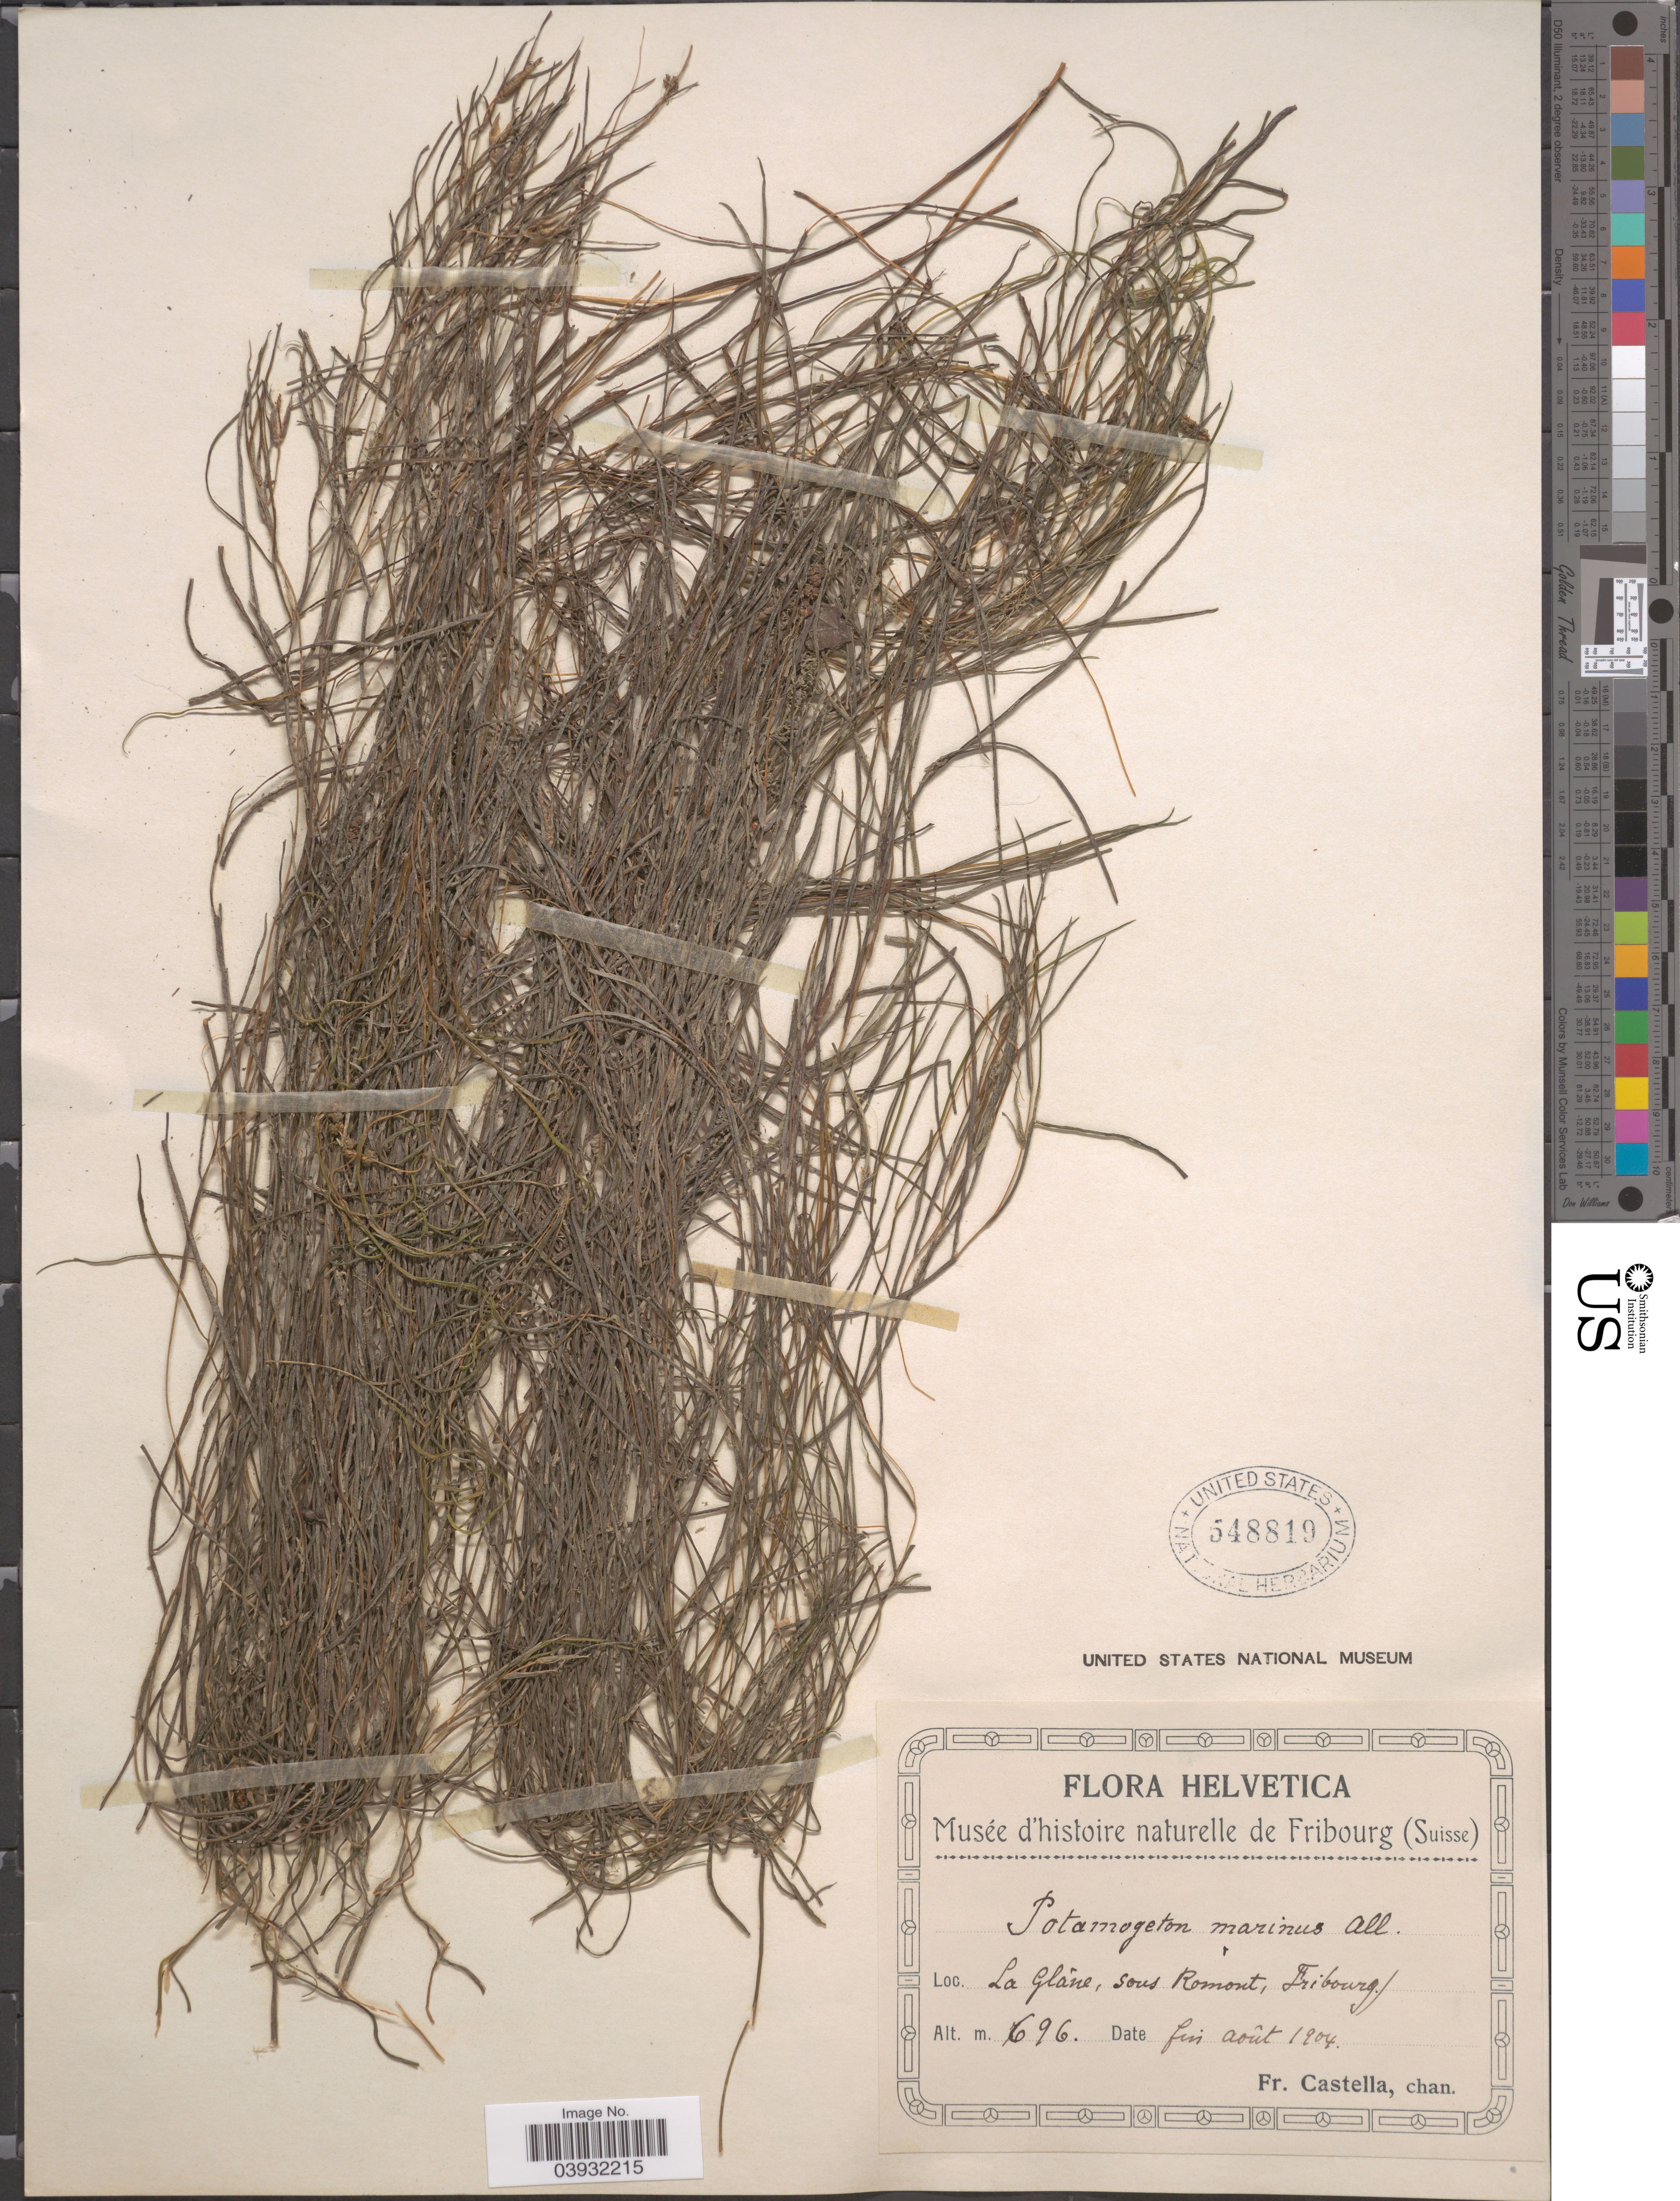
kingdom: Plantae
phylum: Tracheophyta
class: Liliopsida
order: Alismatales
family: Potamogetonaceae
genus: Potamogeton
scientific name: Potamogeton marinus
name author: L.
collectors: Fr. Castella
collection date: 1904-08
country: Switzerland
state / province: Fribourg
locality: Helvetica. La Glaîne, sous Romont, Fribourg.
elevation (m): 696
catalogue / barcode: US 548819